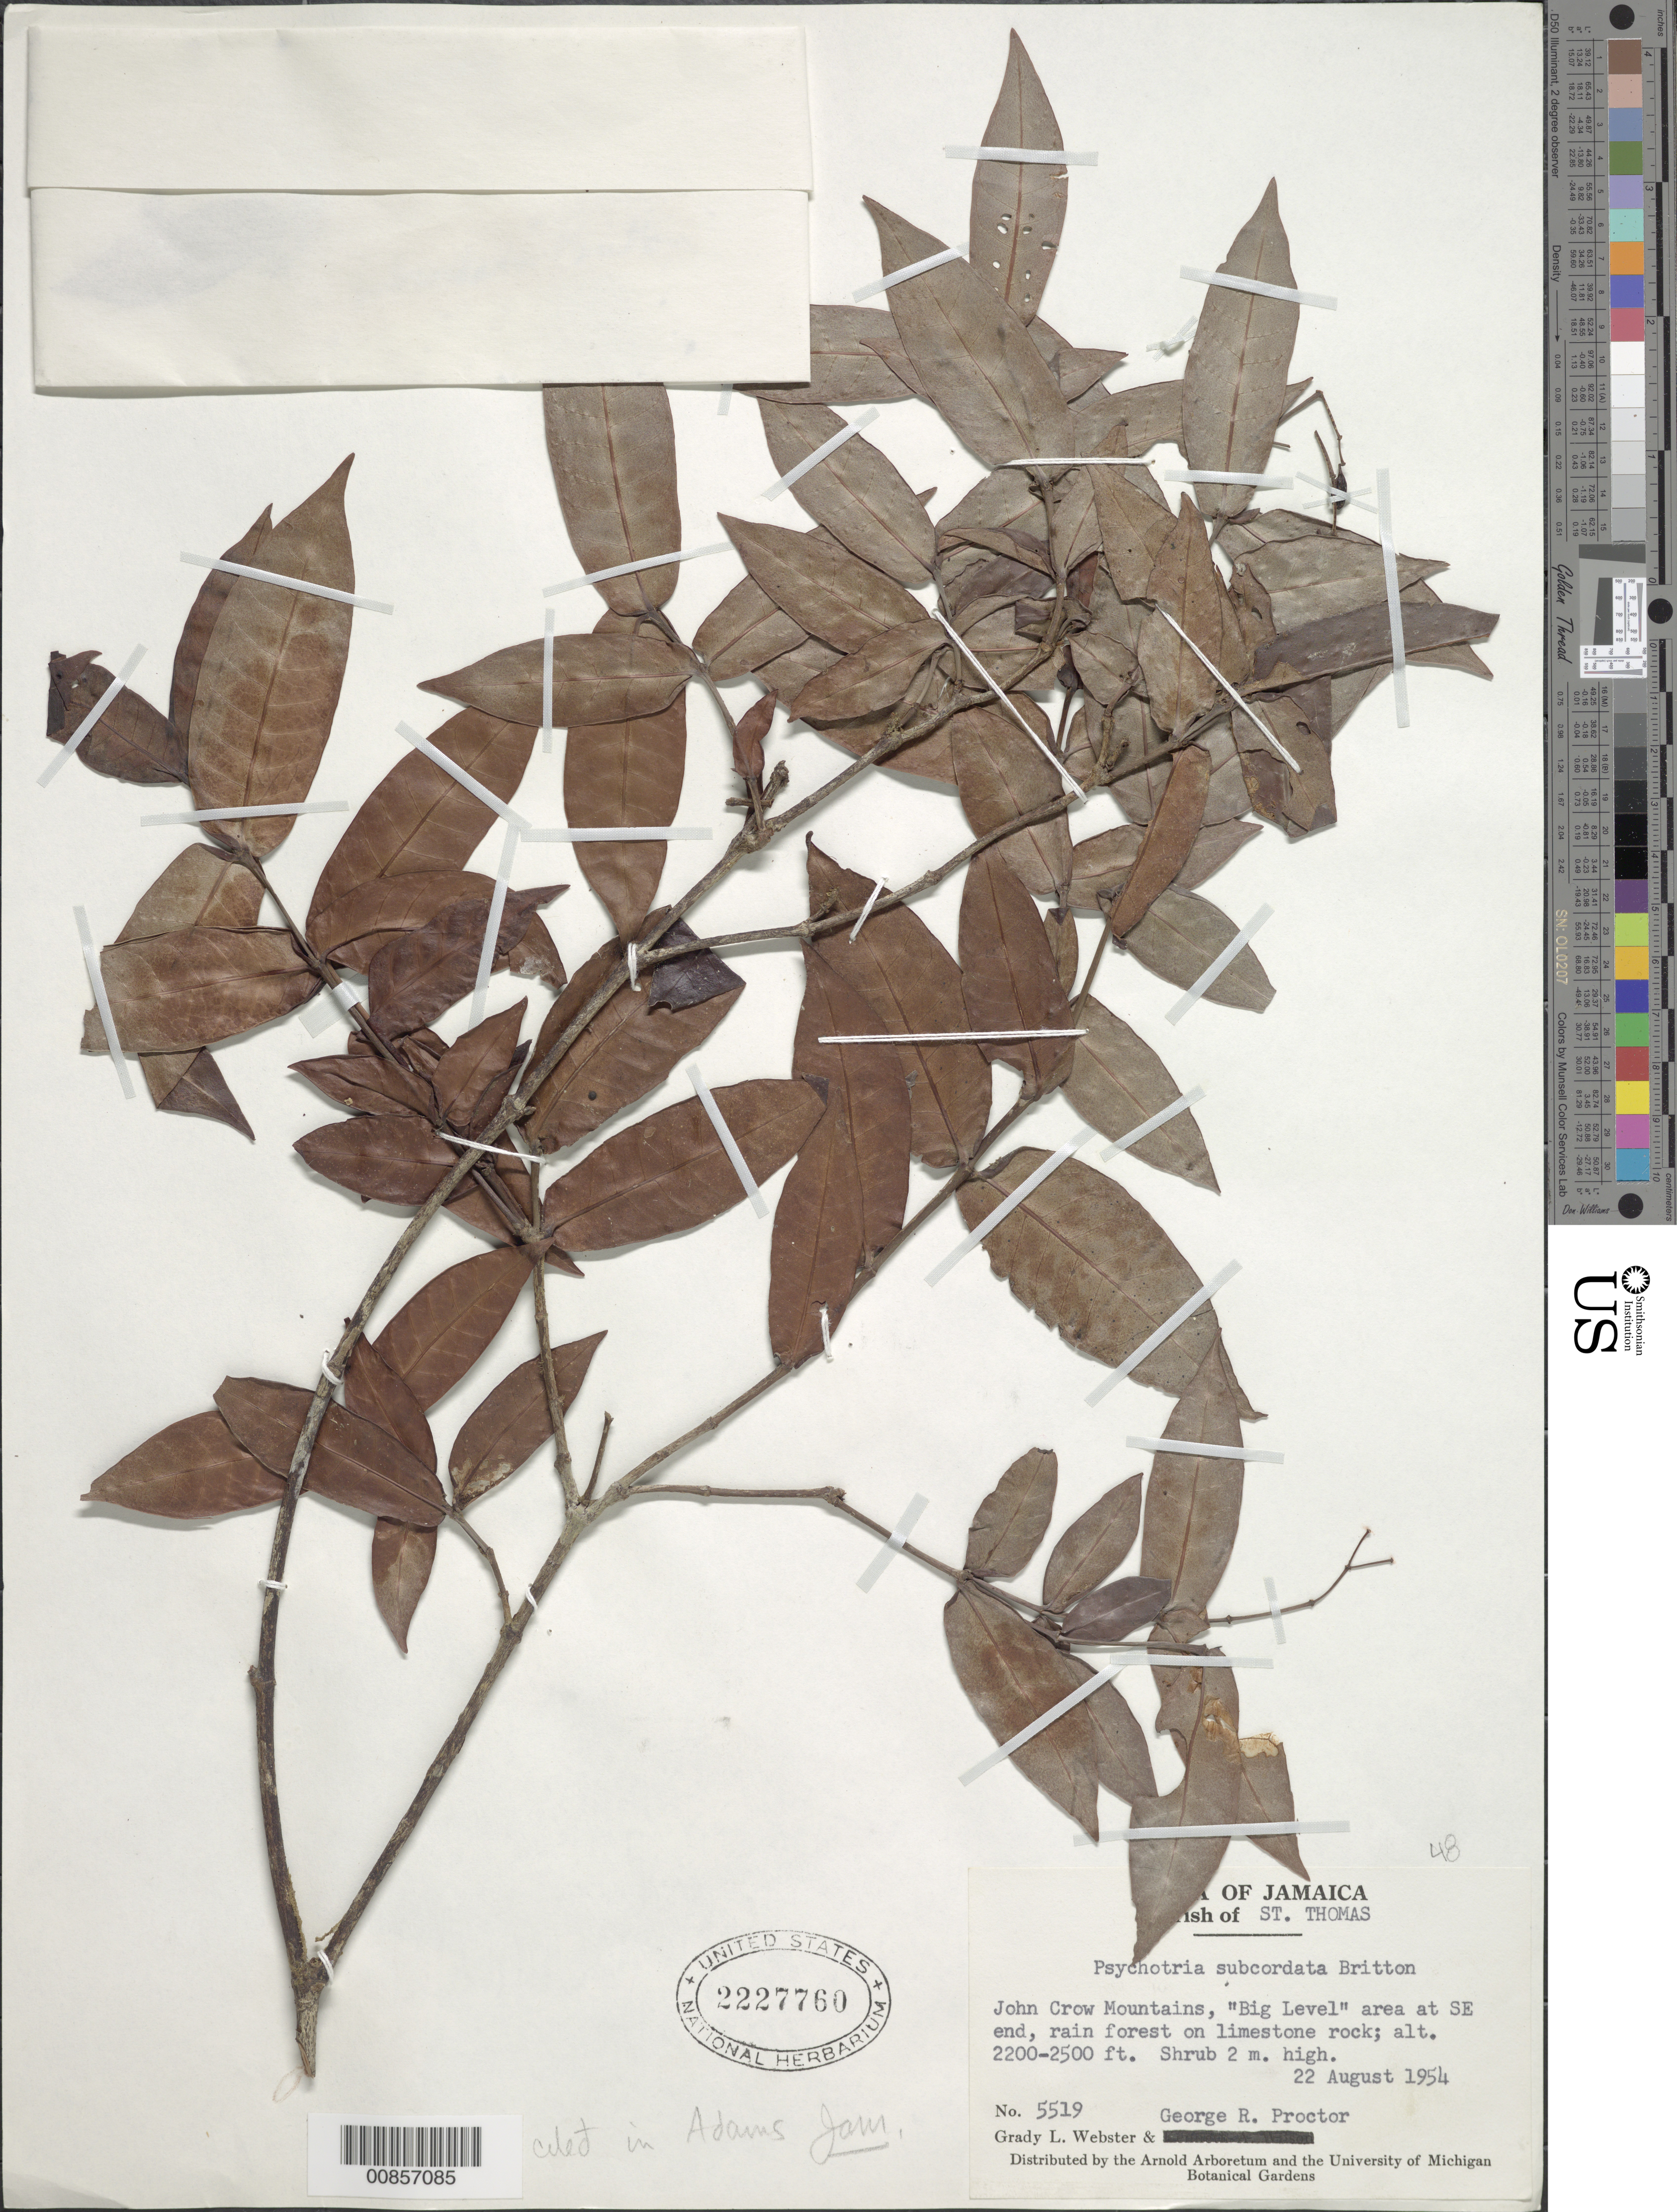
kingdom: Plantae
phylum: Tracheophyta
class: Magnoliopsida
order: Gentianales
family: Rubiaceae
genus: Psychotria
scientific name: Psychotria subcordata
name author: Britton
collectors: G. L. Webster & G. R. Proctor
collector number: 5519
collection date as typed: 22 Aug 1954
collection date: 1954-08-22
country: Jamaica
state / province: Saint Thomas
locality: John Crow Mountains, "Big Level" area at southeast end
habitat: Montane rainforest, on limestone rock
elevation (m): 671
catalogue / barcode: US 2227760